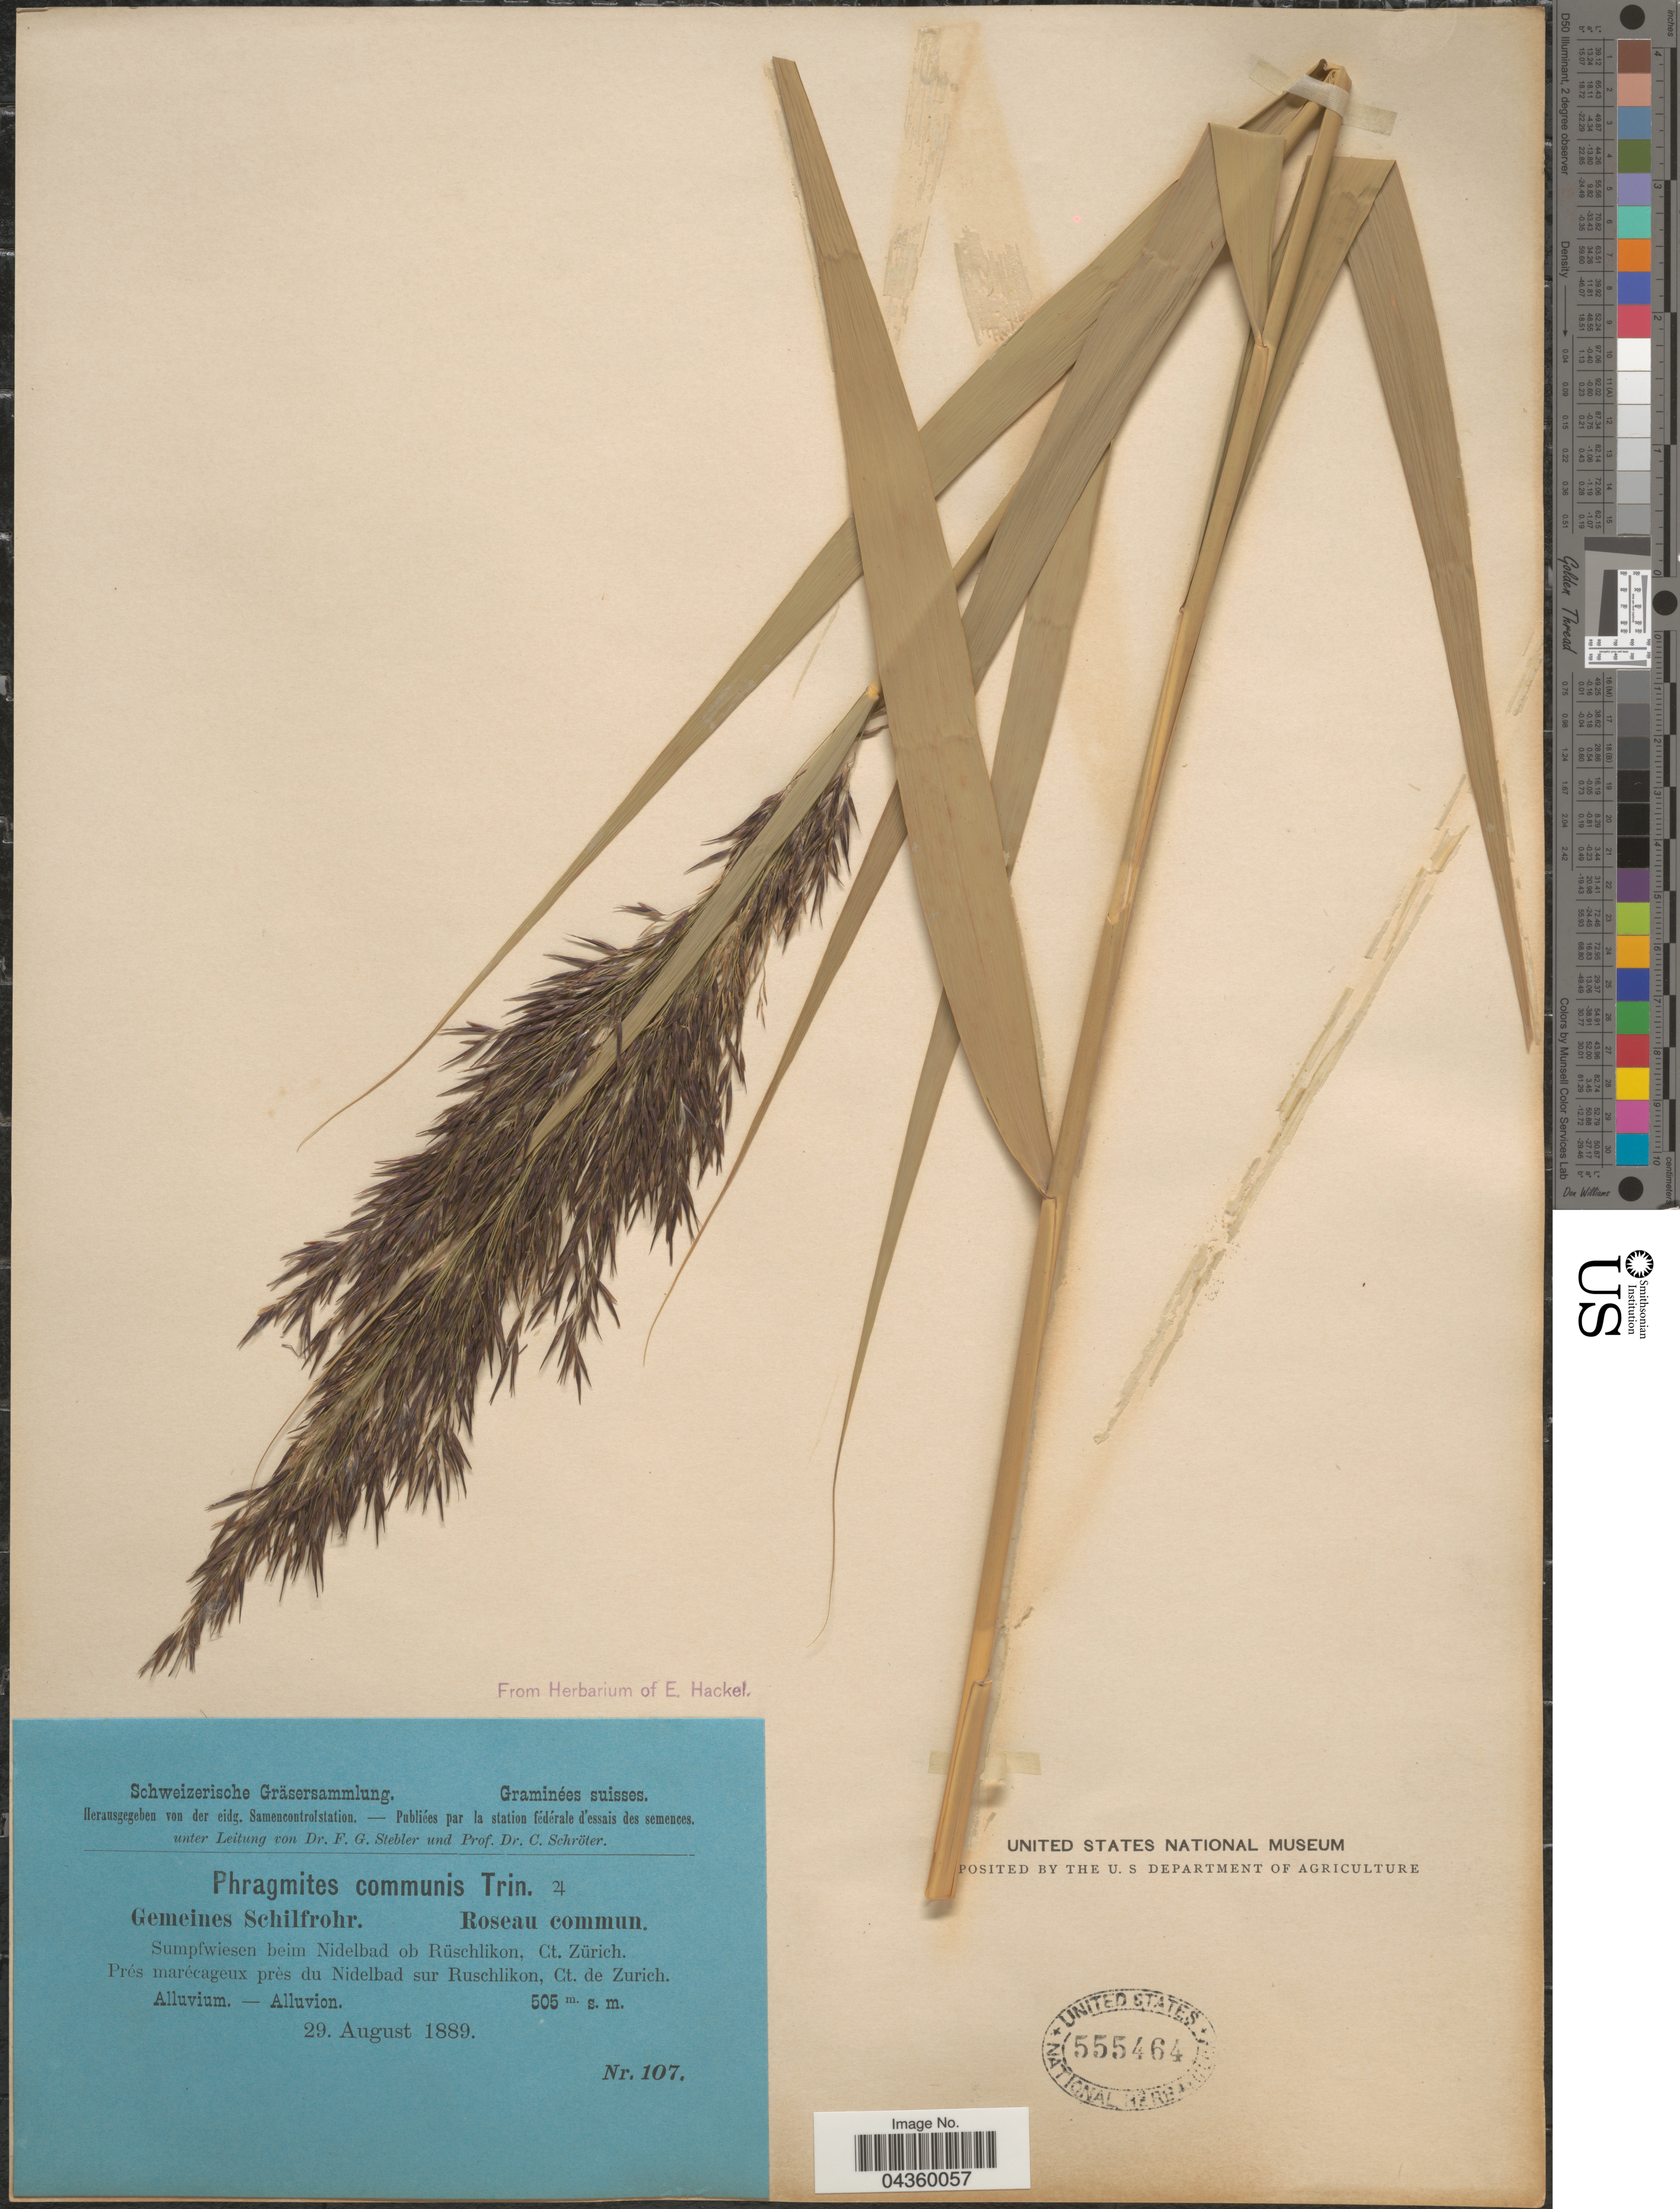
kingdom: Plantae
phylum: Tracheophyta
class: Liliopsida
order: Poales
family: Poaceae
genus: Phragmites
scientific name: Phragmites australis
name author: (Cav.) Trin. ex Steud.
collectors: Stebler, F.G. & Schröter, C.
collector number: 107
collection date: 1889-08-29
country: Switzerland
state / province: Zurich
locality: Sumpfwiesen beim Nidelbad ob Rüschlikon, Ct. Zürich.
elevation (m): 505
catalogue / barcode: US 555464